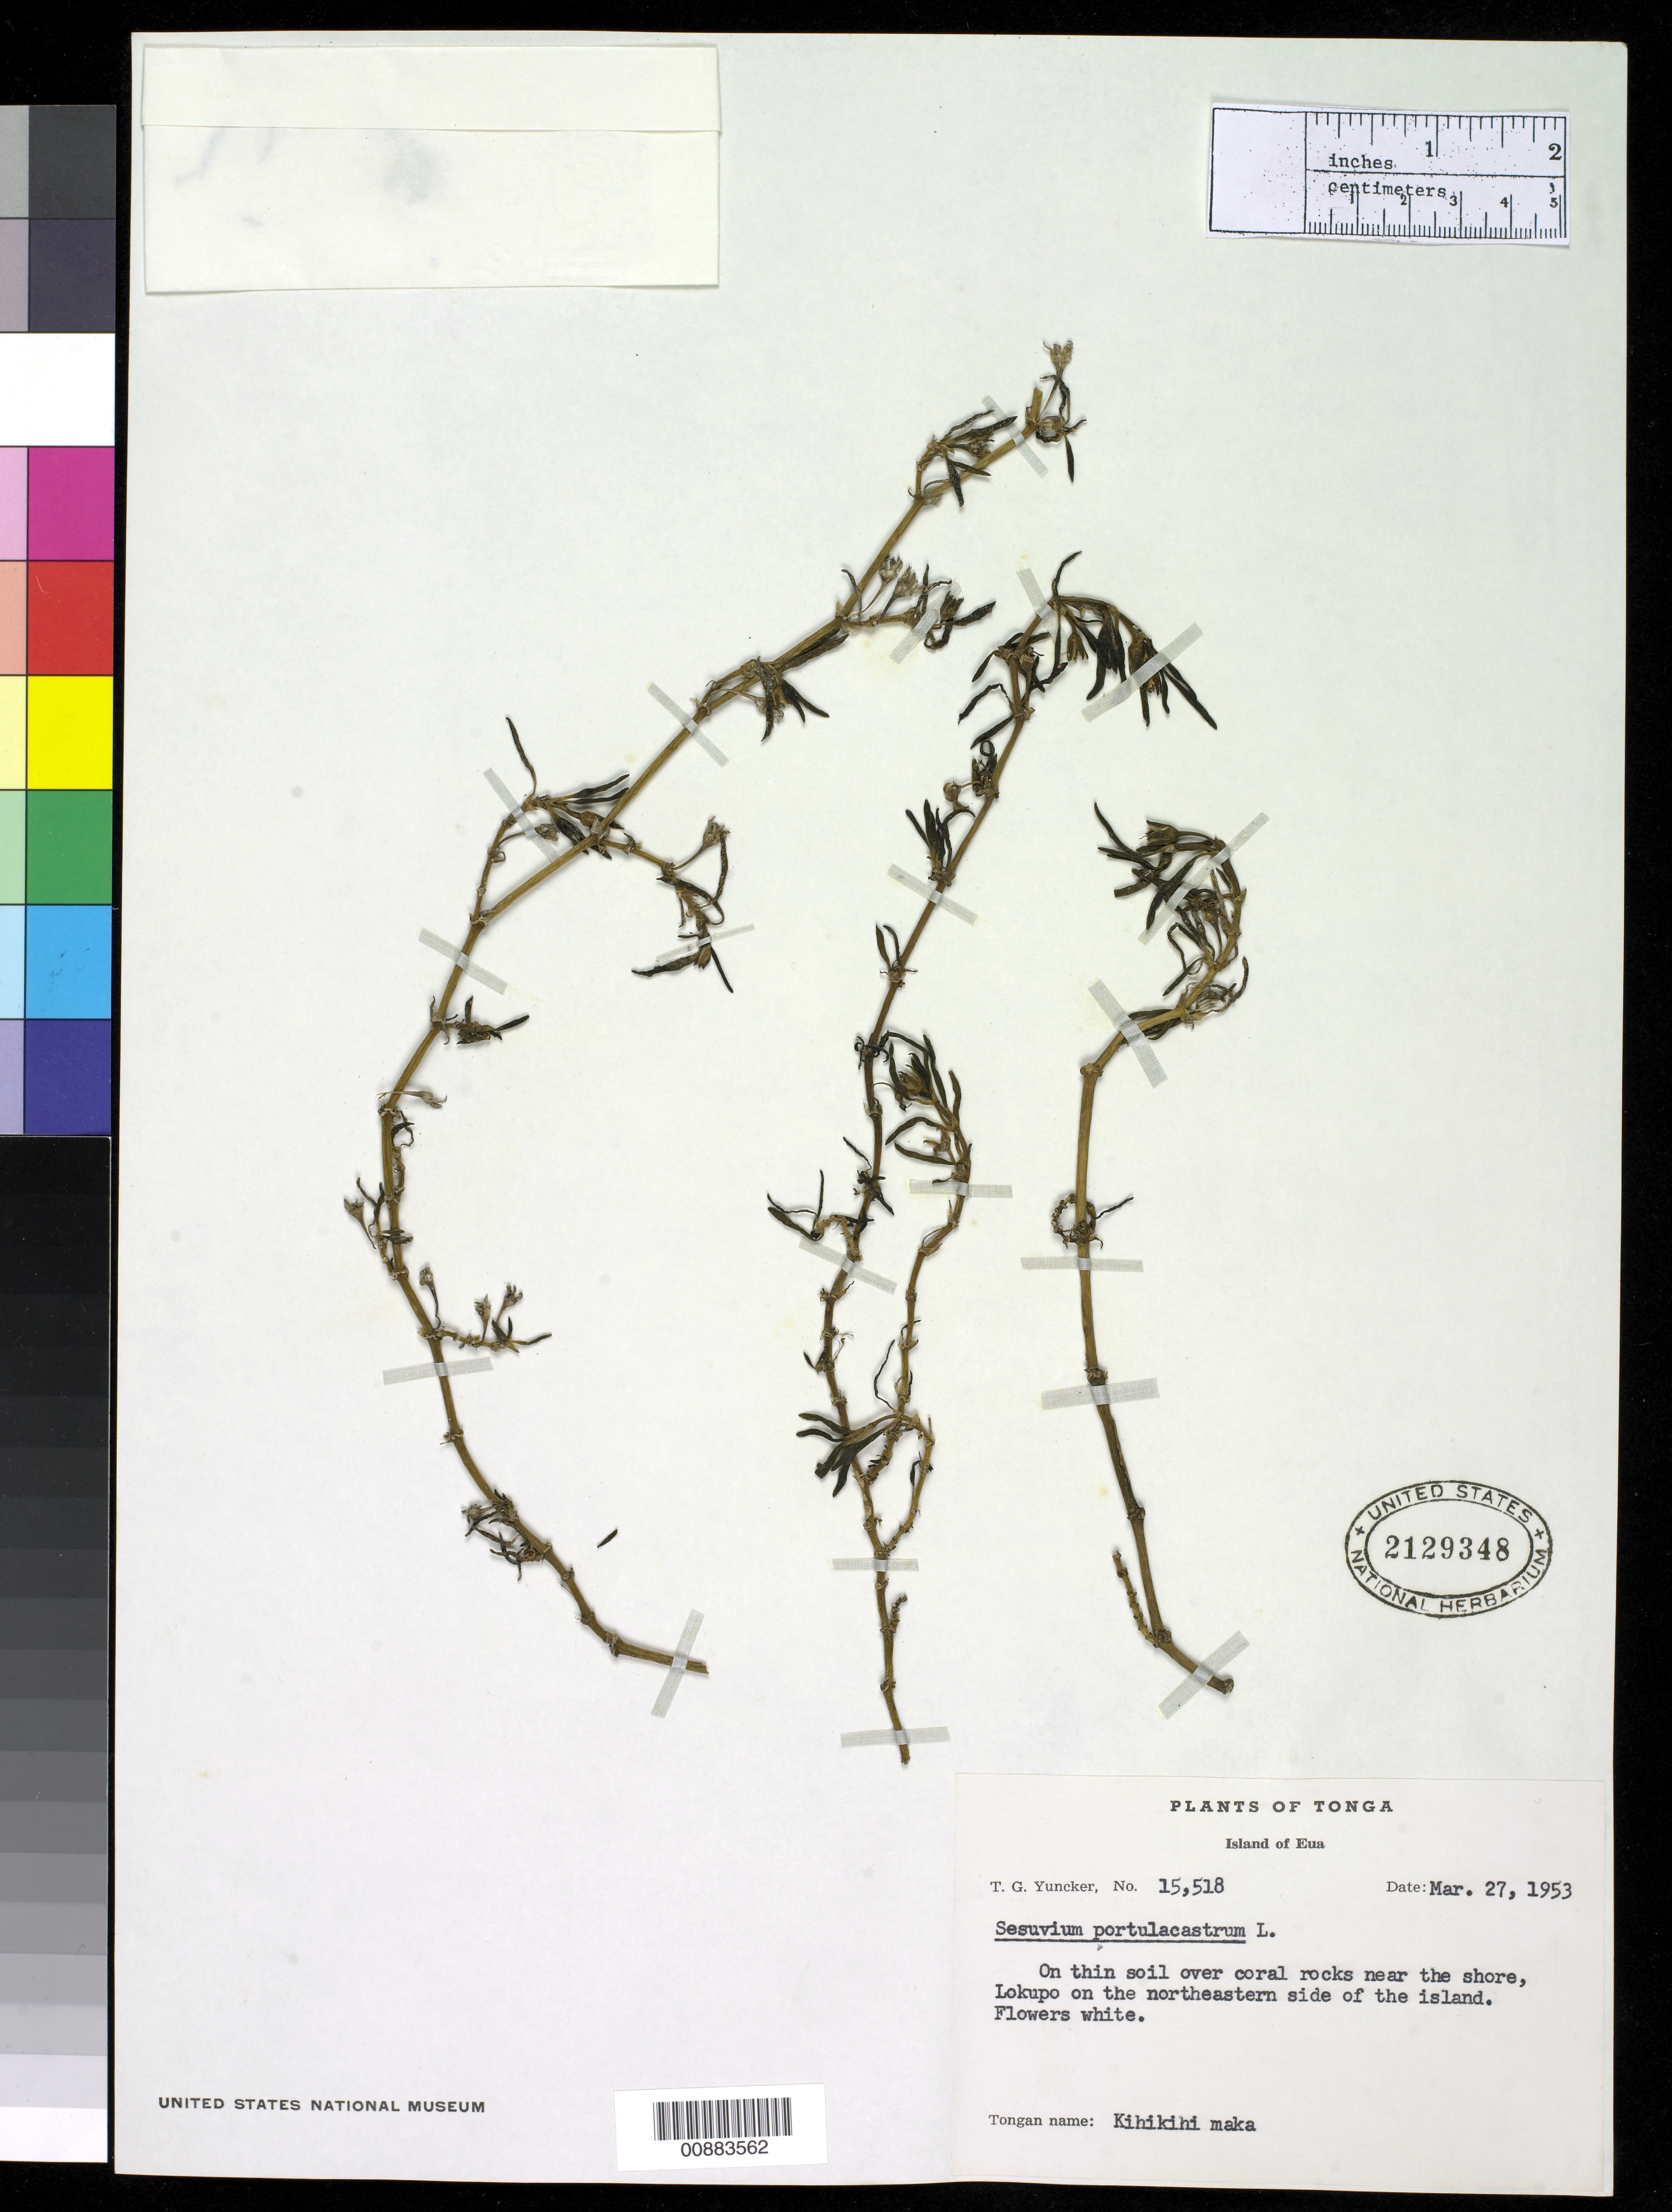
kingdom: Plantae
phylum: Tracheophyta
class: Magnoliopsida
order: Caryophyllales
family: Aizoaceae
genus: Sesuvium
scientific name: Sesuvium portulacastrum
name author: (L.) L.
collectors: T. G. Yuncker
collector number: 15518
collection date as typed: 27 Mar 1983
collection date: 1983-03-27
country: Tonga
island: Eua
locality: Lokupo on the NE side of the island.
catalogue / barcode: US 2129348